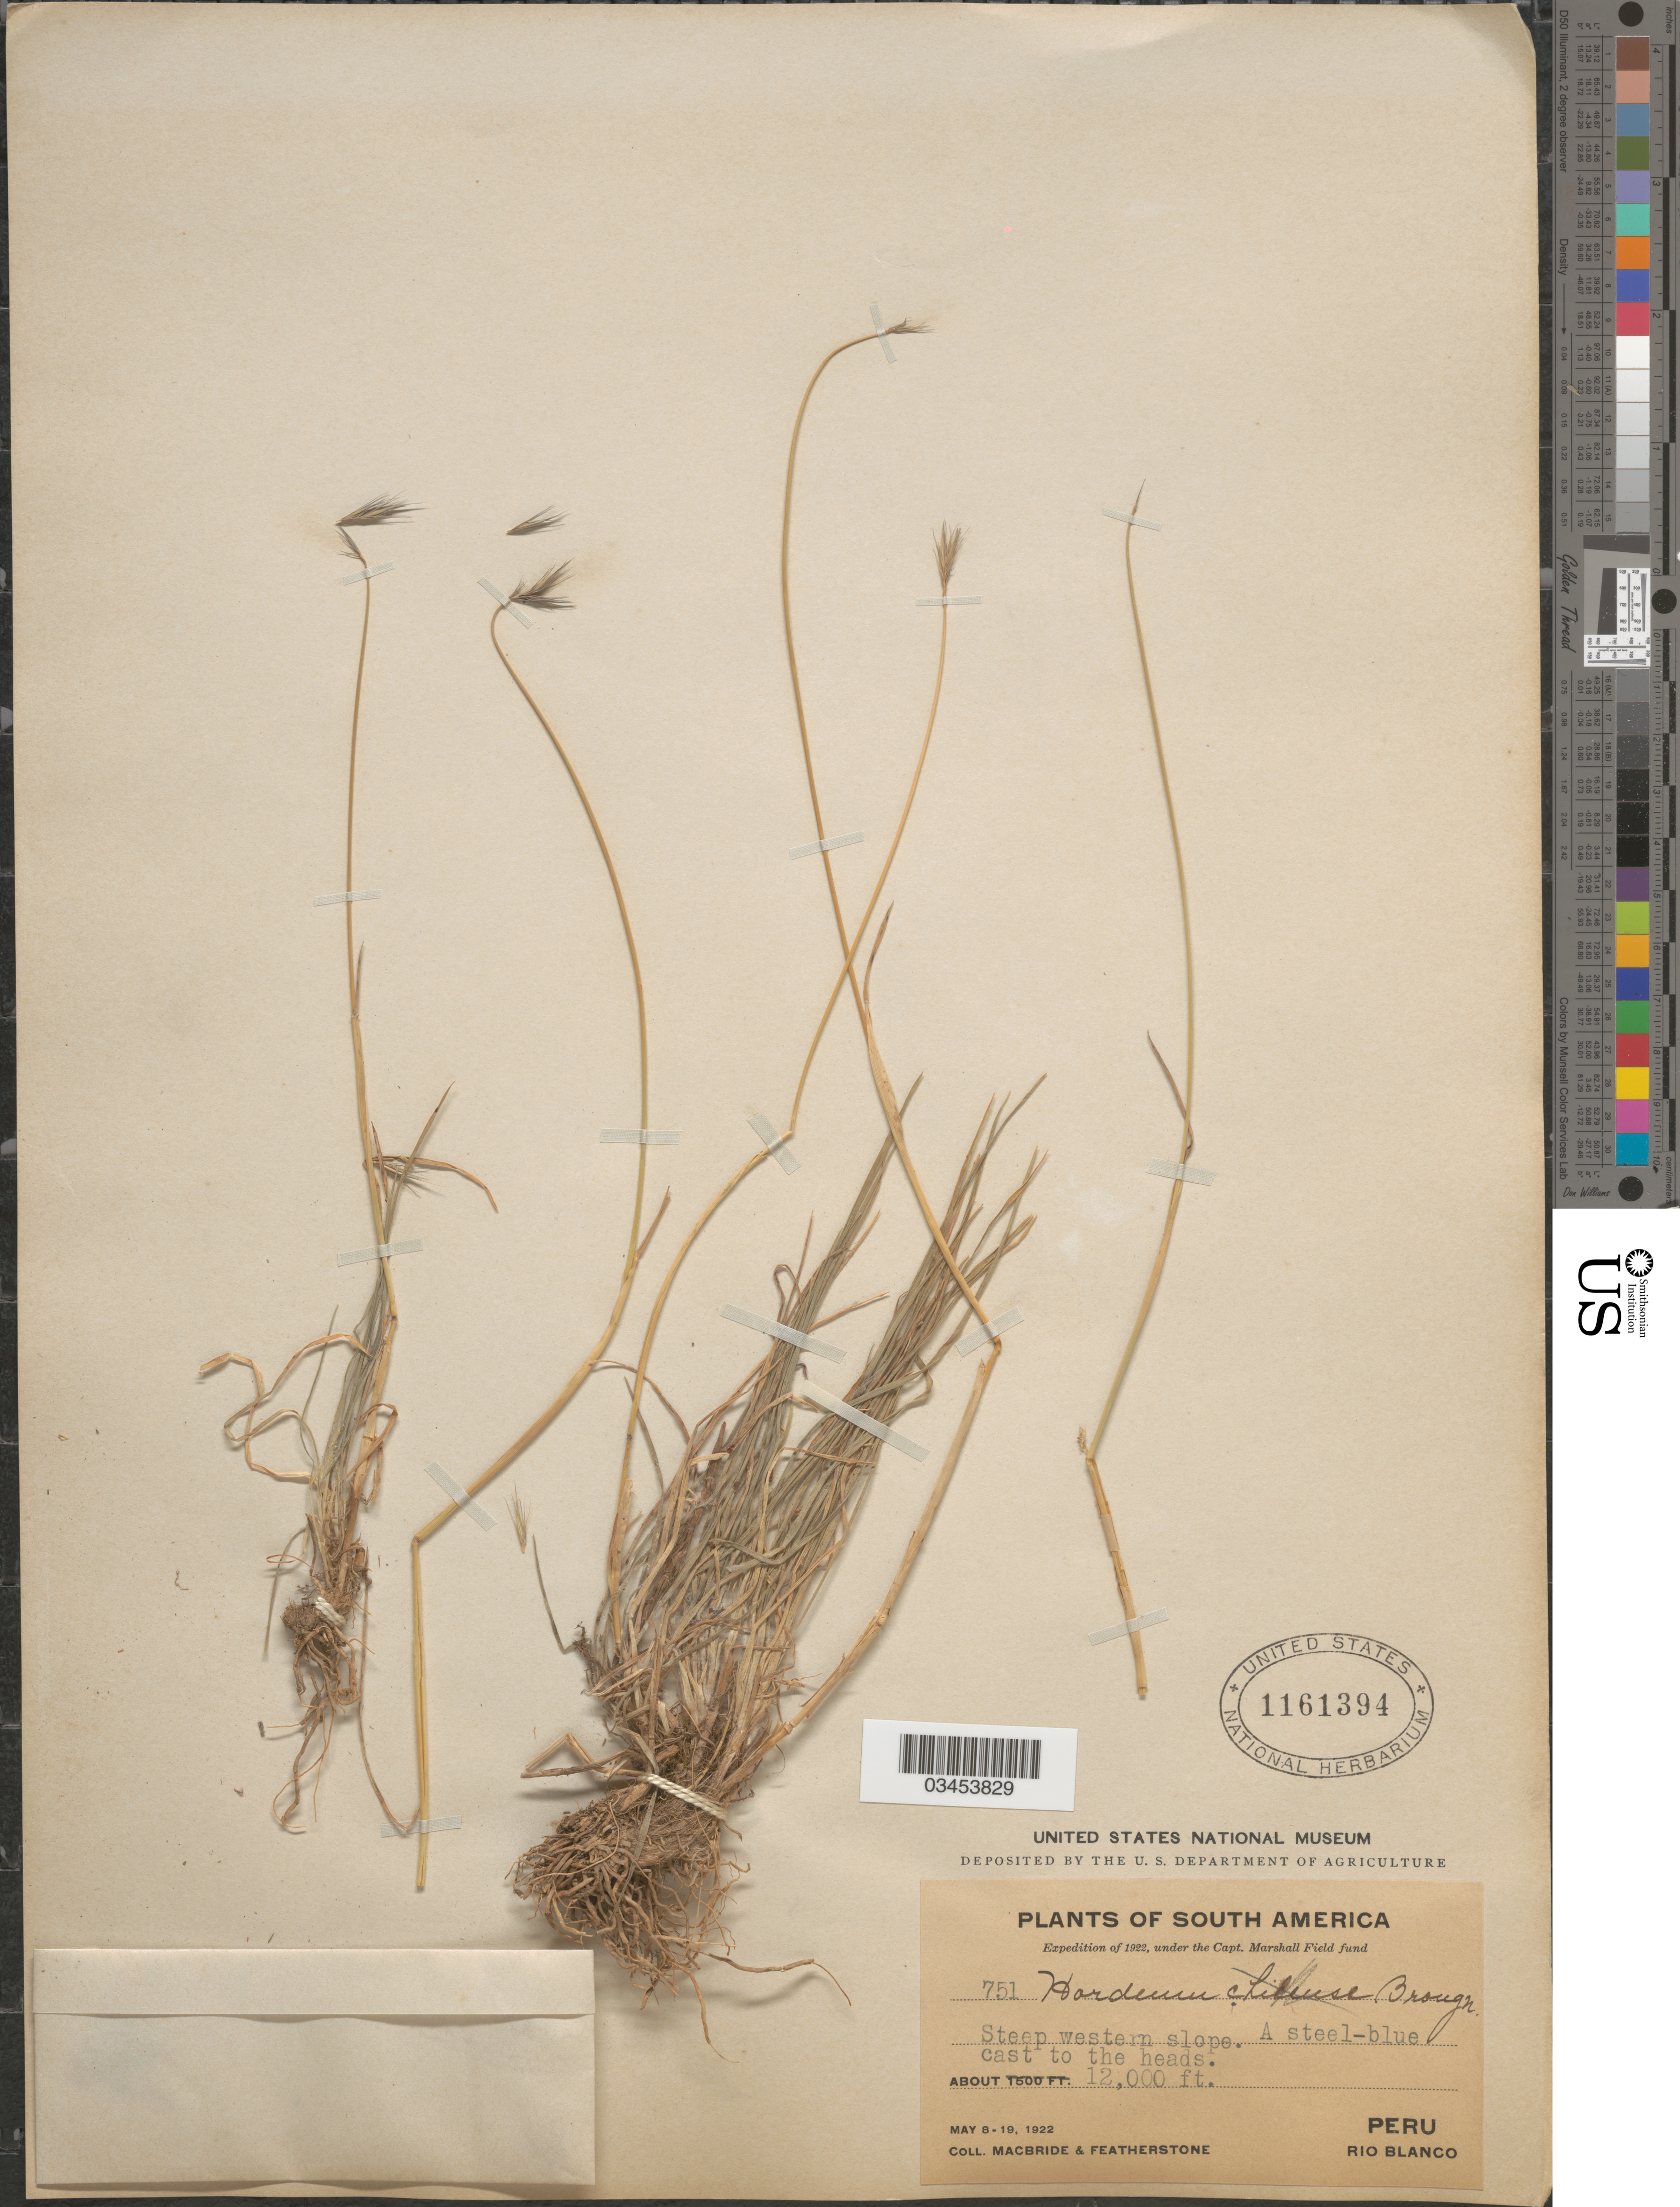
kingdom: Plantae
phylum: Tracheophyta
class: Liliopsida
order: Poales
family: Poaceae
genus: Hordeum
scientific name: Hordeum sp.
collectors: Macbride, -- & -. Featherstone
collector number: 751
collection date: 1922-05-08/1922-05-19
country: Peru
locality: Expedition of 1922. Steep western slope. Rio Blanco.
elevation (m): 3658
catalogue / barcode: US 1161394